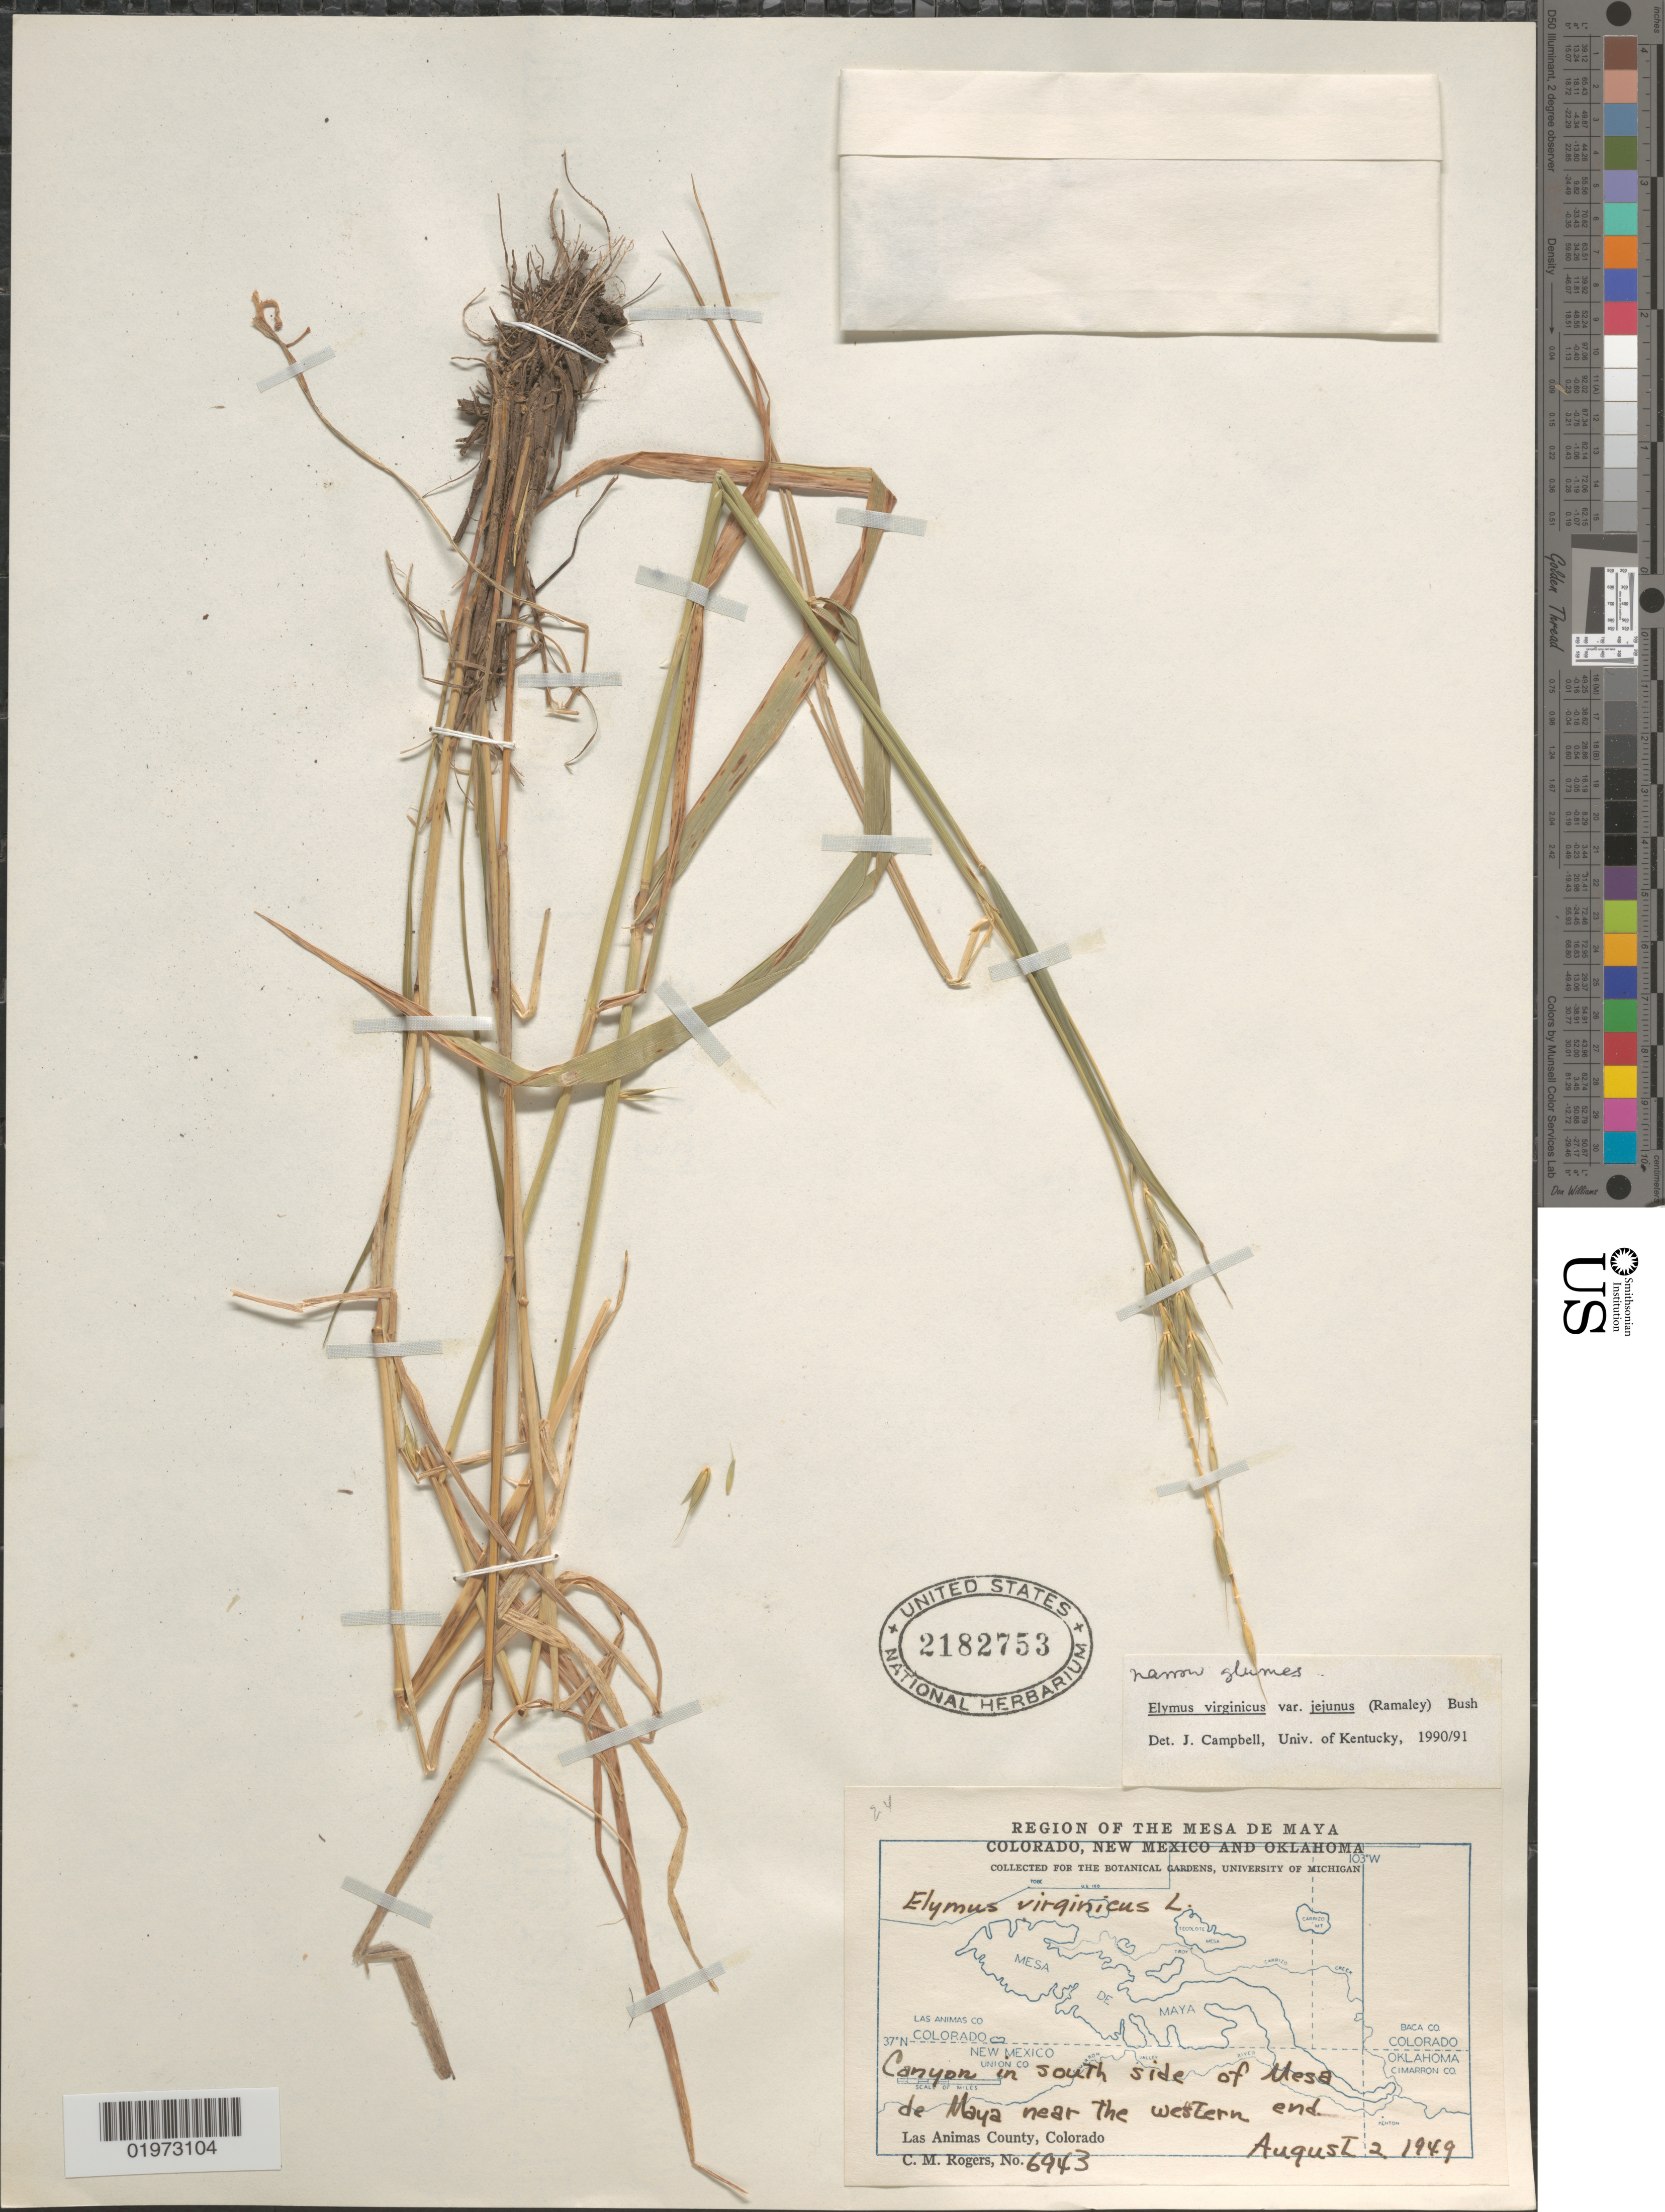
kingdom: Plantae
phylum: Tracheophyta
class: Liliopsida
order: Poales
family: Poaceae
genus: Elymus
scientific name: Elymus virginicus var. virginicus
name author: L.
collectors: C. M. Rogers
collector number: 6943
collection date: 1949-08-02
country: United States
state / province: Colorado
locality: Region of the Mesa de Maya. Canyon in south side of Mesa de Maya near the western end. Las Animas County.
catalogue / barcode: US 2182753